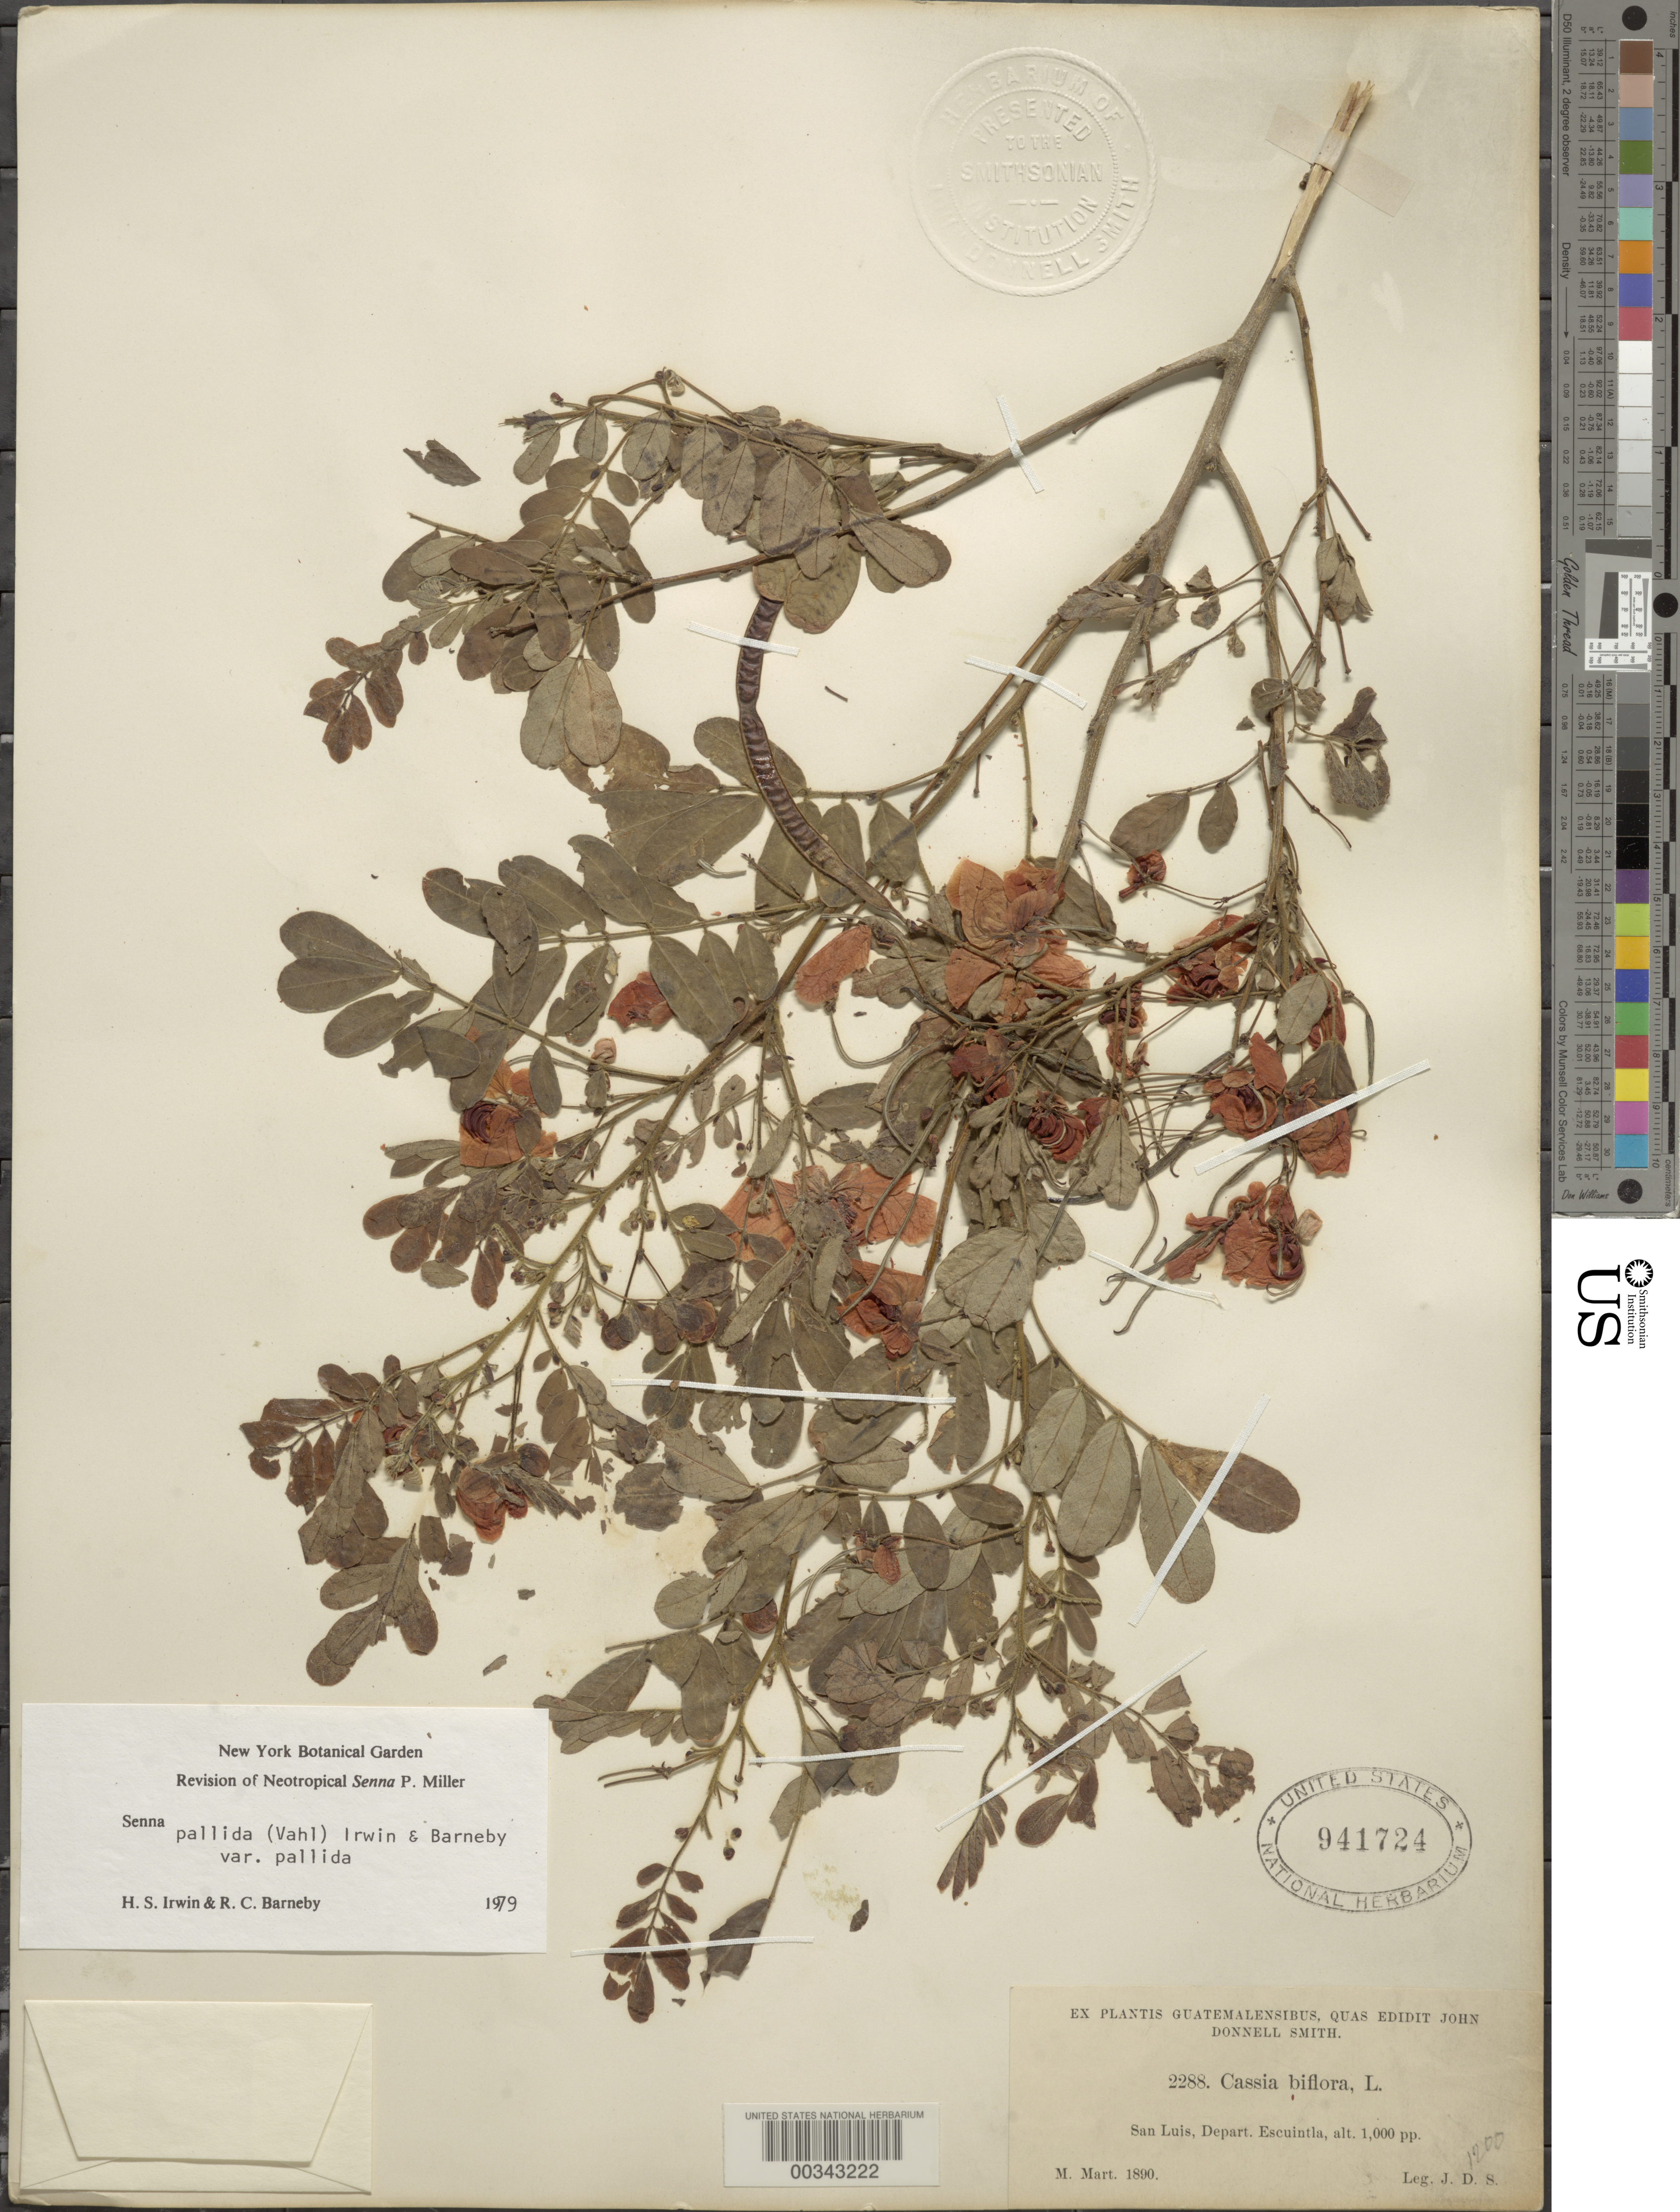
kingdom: Plantae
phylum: Tracheophyta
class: Magnoliopsida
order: Fabales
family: Fabaceae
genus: Senna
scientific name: Senna pallida var. pallida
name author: (Vahl) H.S. Irwin & Barneby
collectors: J. Donnell Smith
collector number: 2288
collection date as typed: Mar 1890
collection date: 1890-03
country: Guatemala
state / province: Escuintla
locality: San Luis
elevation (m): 305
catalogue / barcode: US 941724